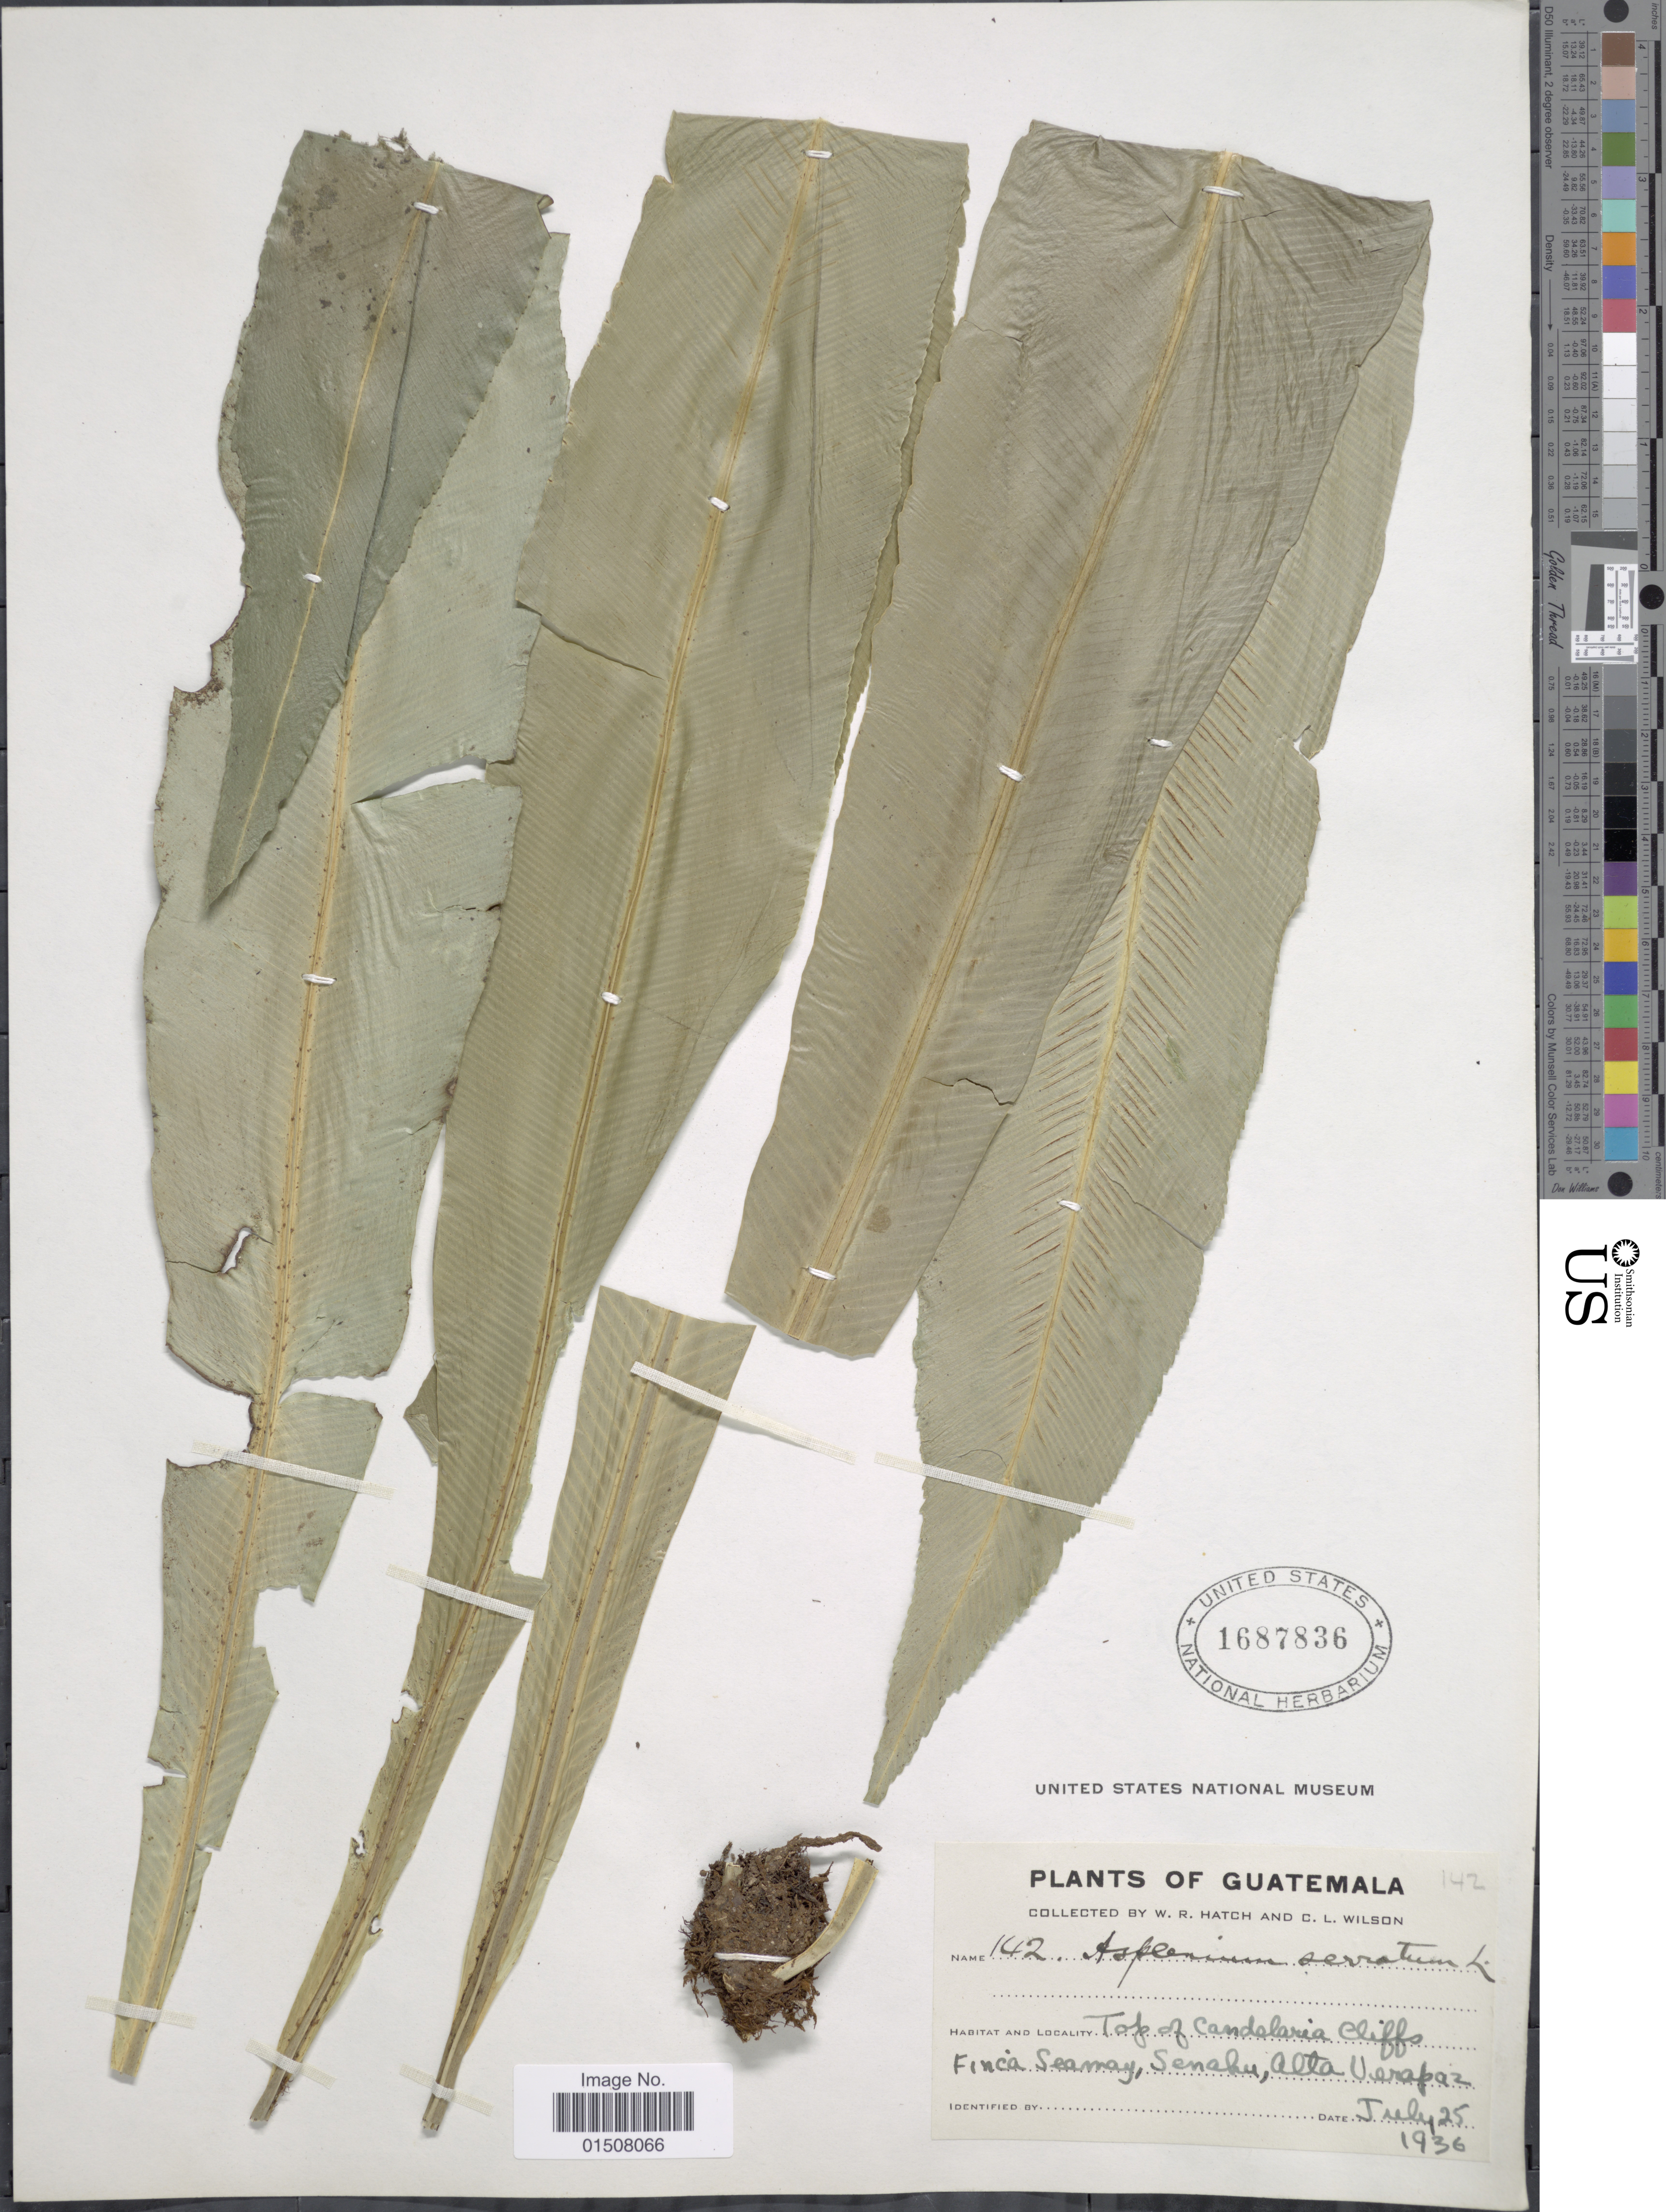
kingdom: Plantae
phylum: Tracheophyta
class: Polypodiopsida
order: Polypodiales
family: Aspleniaceae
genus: Asplenium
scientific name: Asplenium serratum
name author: L.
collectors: W. Hatch & C. L. Wilson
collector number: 142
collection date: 1936-07-25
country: Guatemala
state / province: Alta Verapaz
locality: Top of candelaria cliffs, Finca Seamay, Senahu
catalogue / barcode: US 1687836